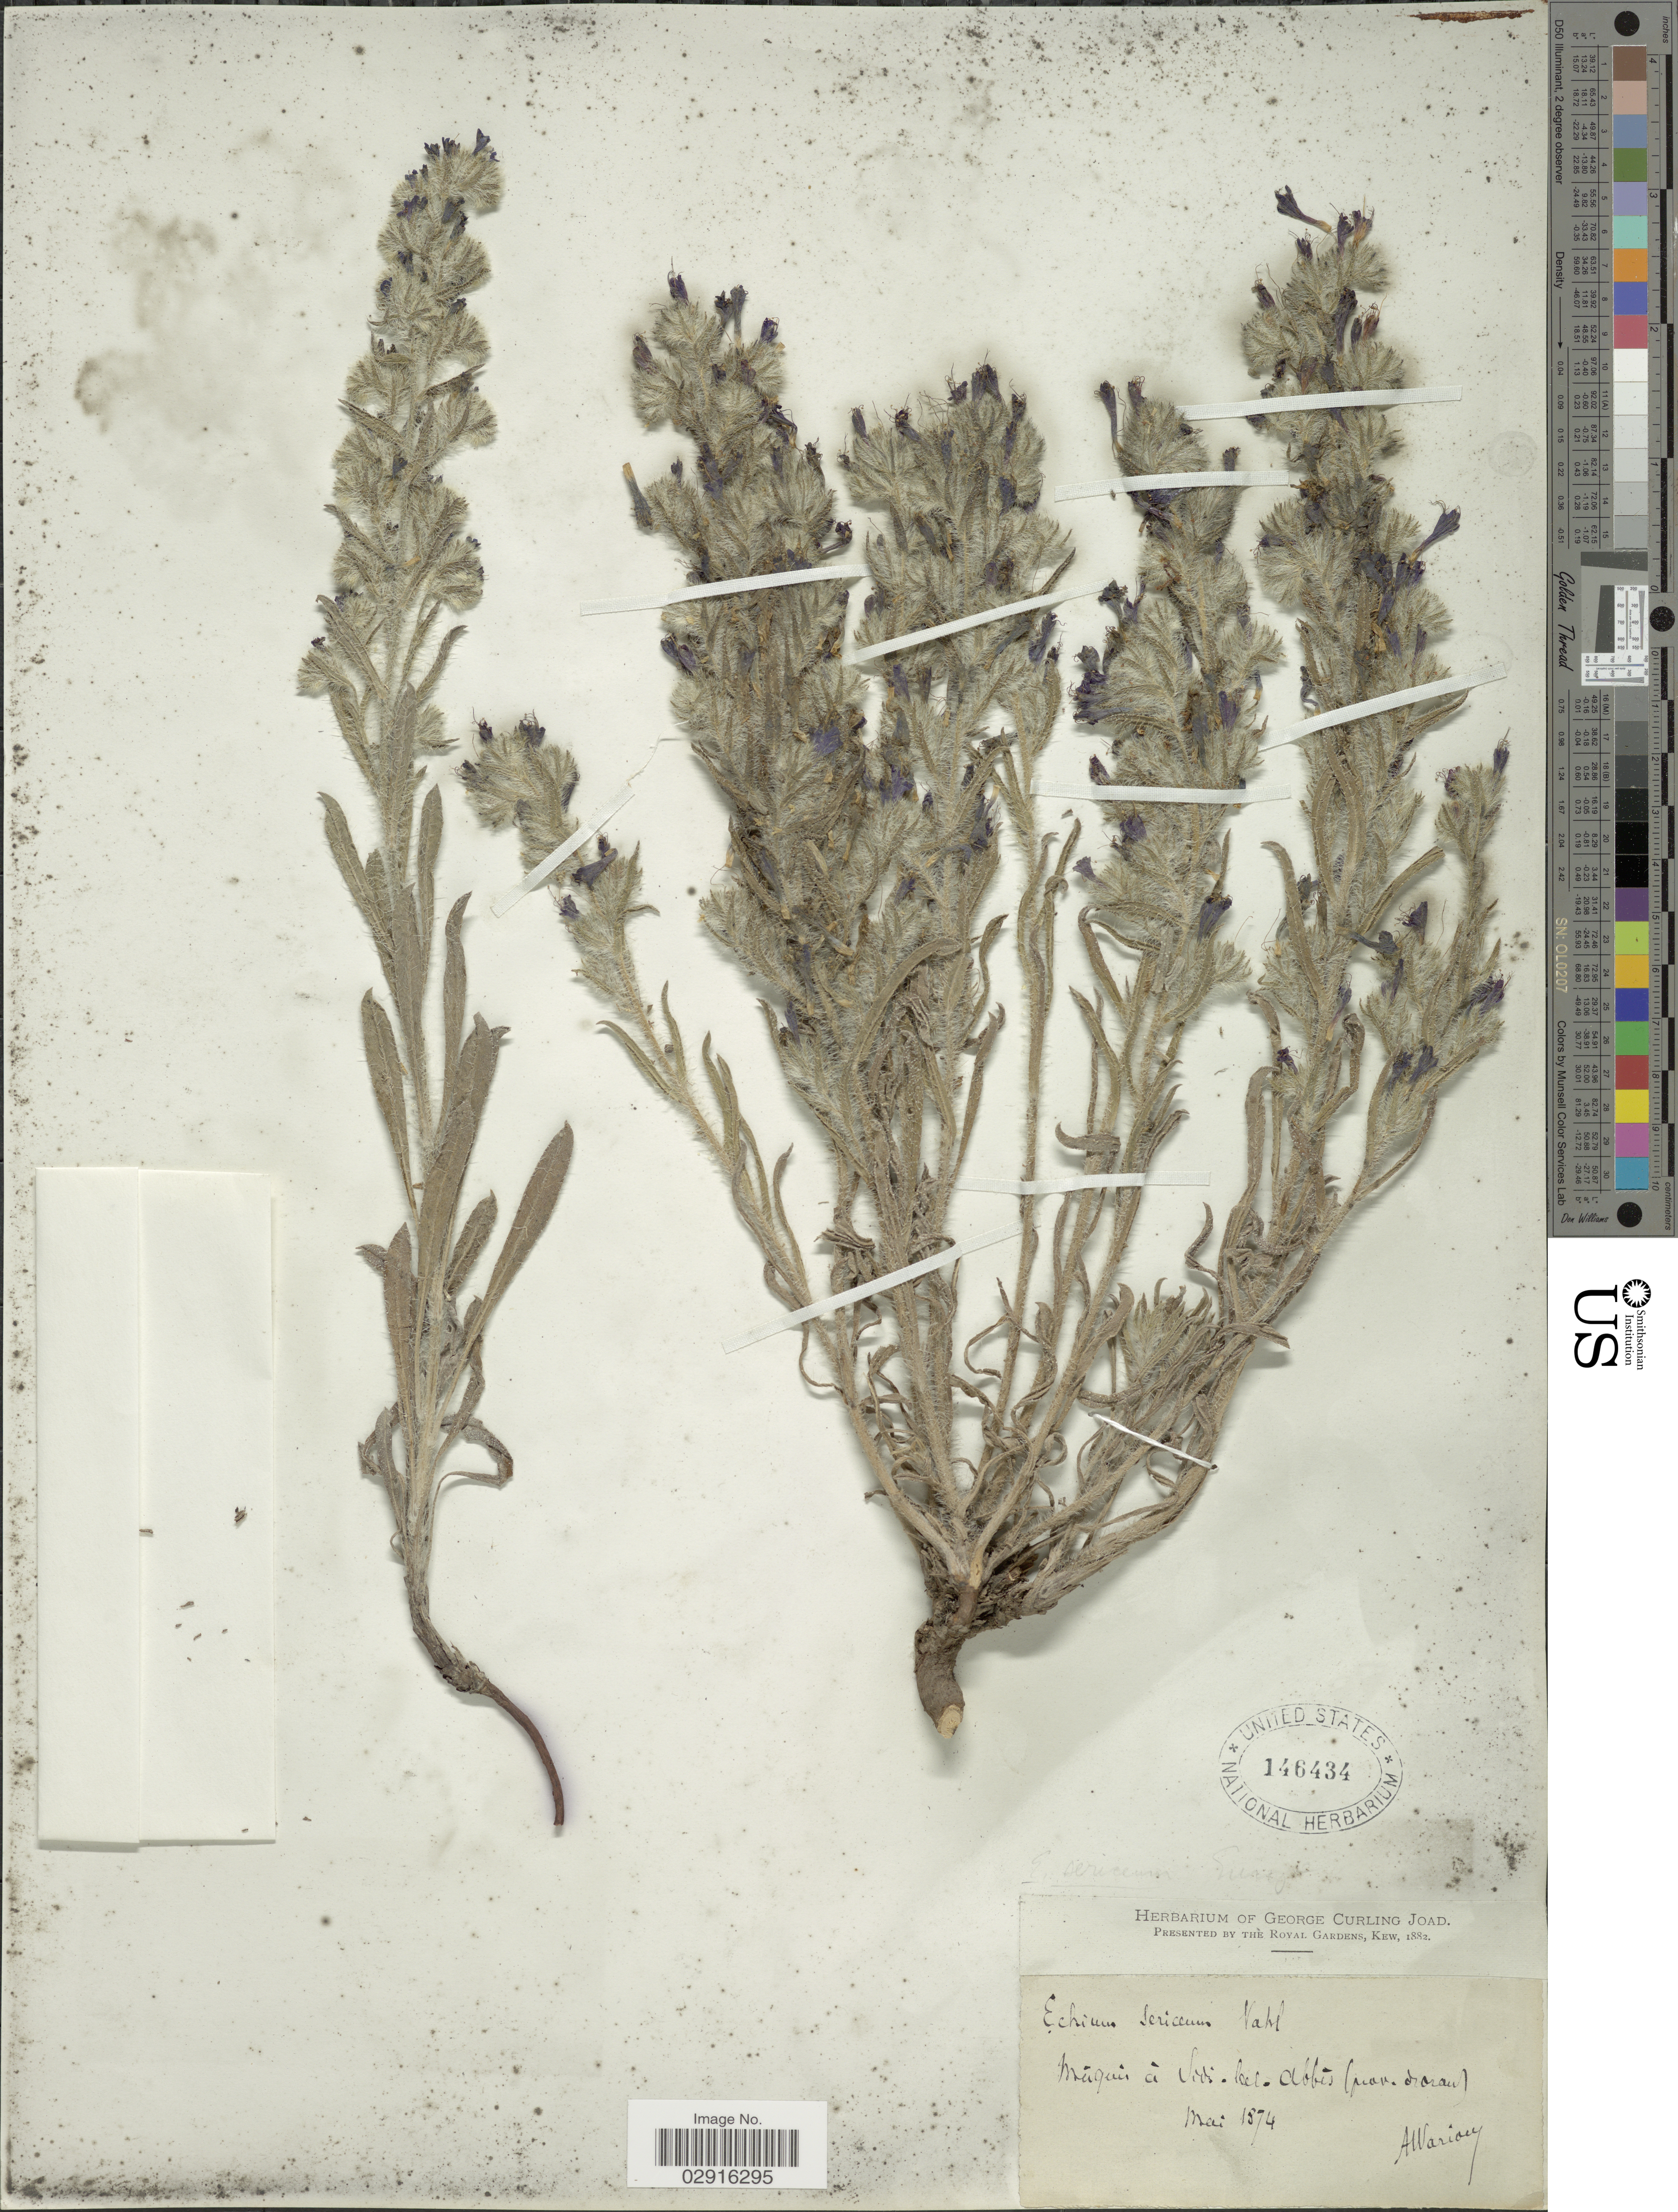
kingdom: Plantae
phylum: Tracheophyta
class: Magnoliopsida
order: Boraginales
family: Boraginaceae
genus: Echium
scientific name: Echium sericeum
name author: Vahl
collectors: A. Warion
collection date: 1874-05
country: Algeria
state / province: Oran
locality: Maquis à Sidi-bel-Abbes.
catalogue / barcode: US 146434